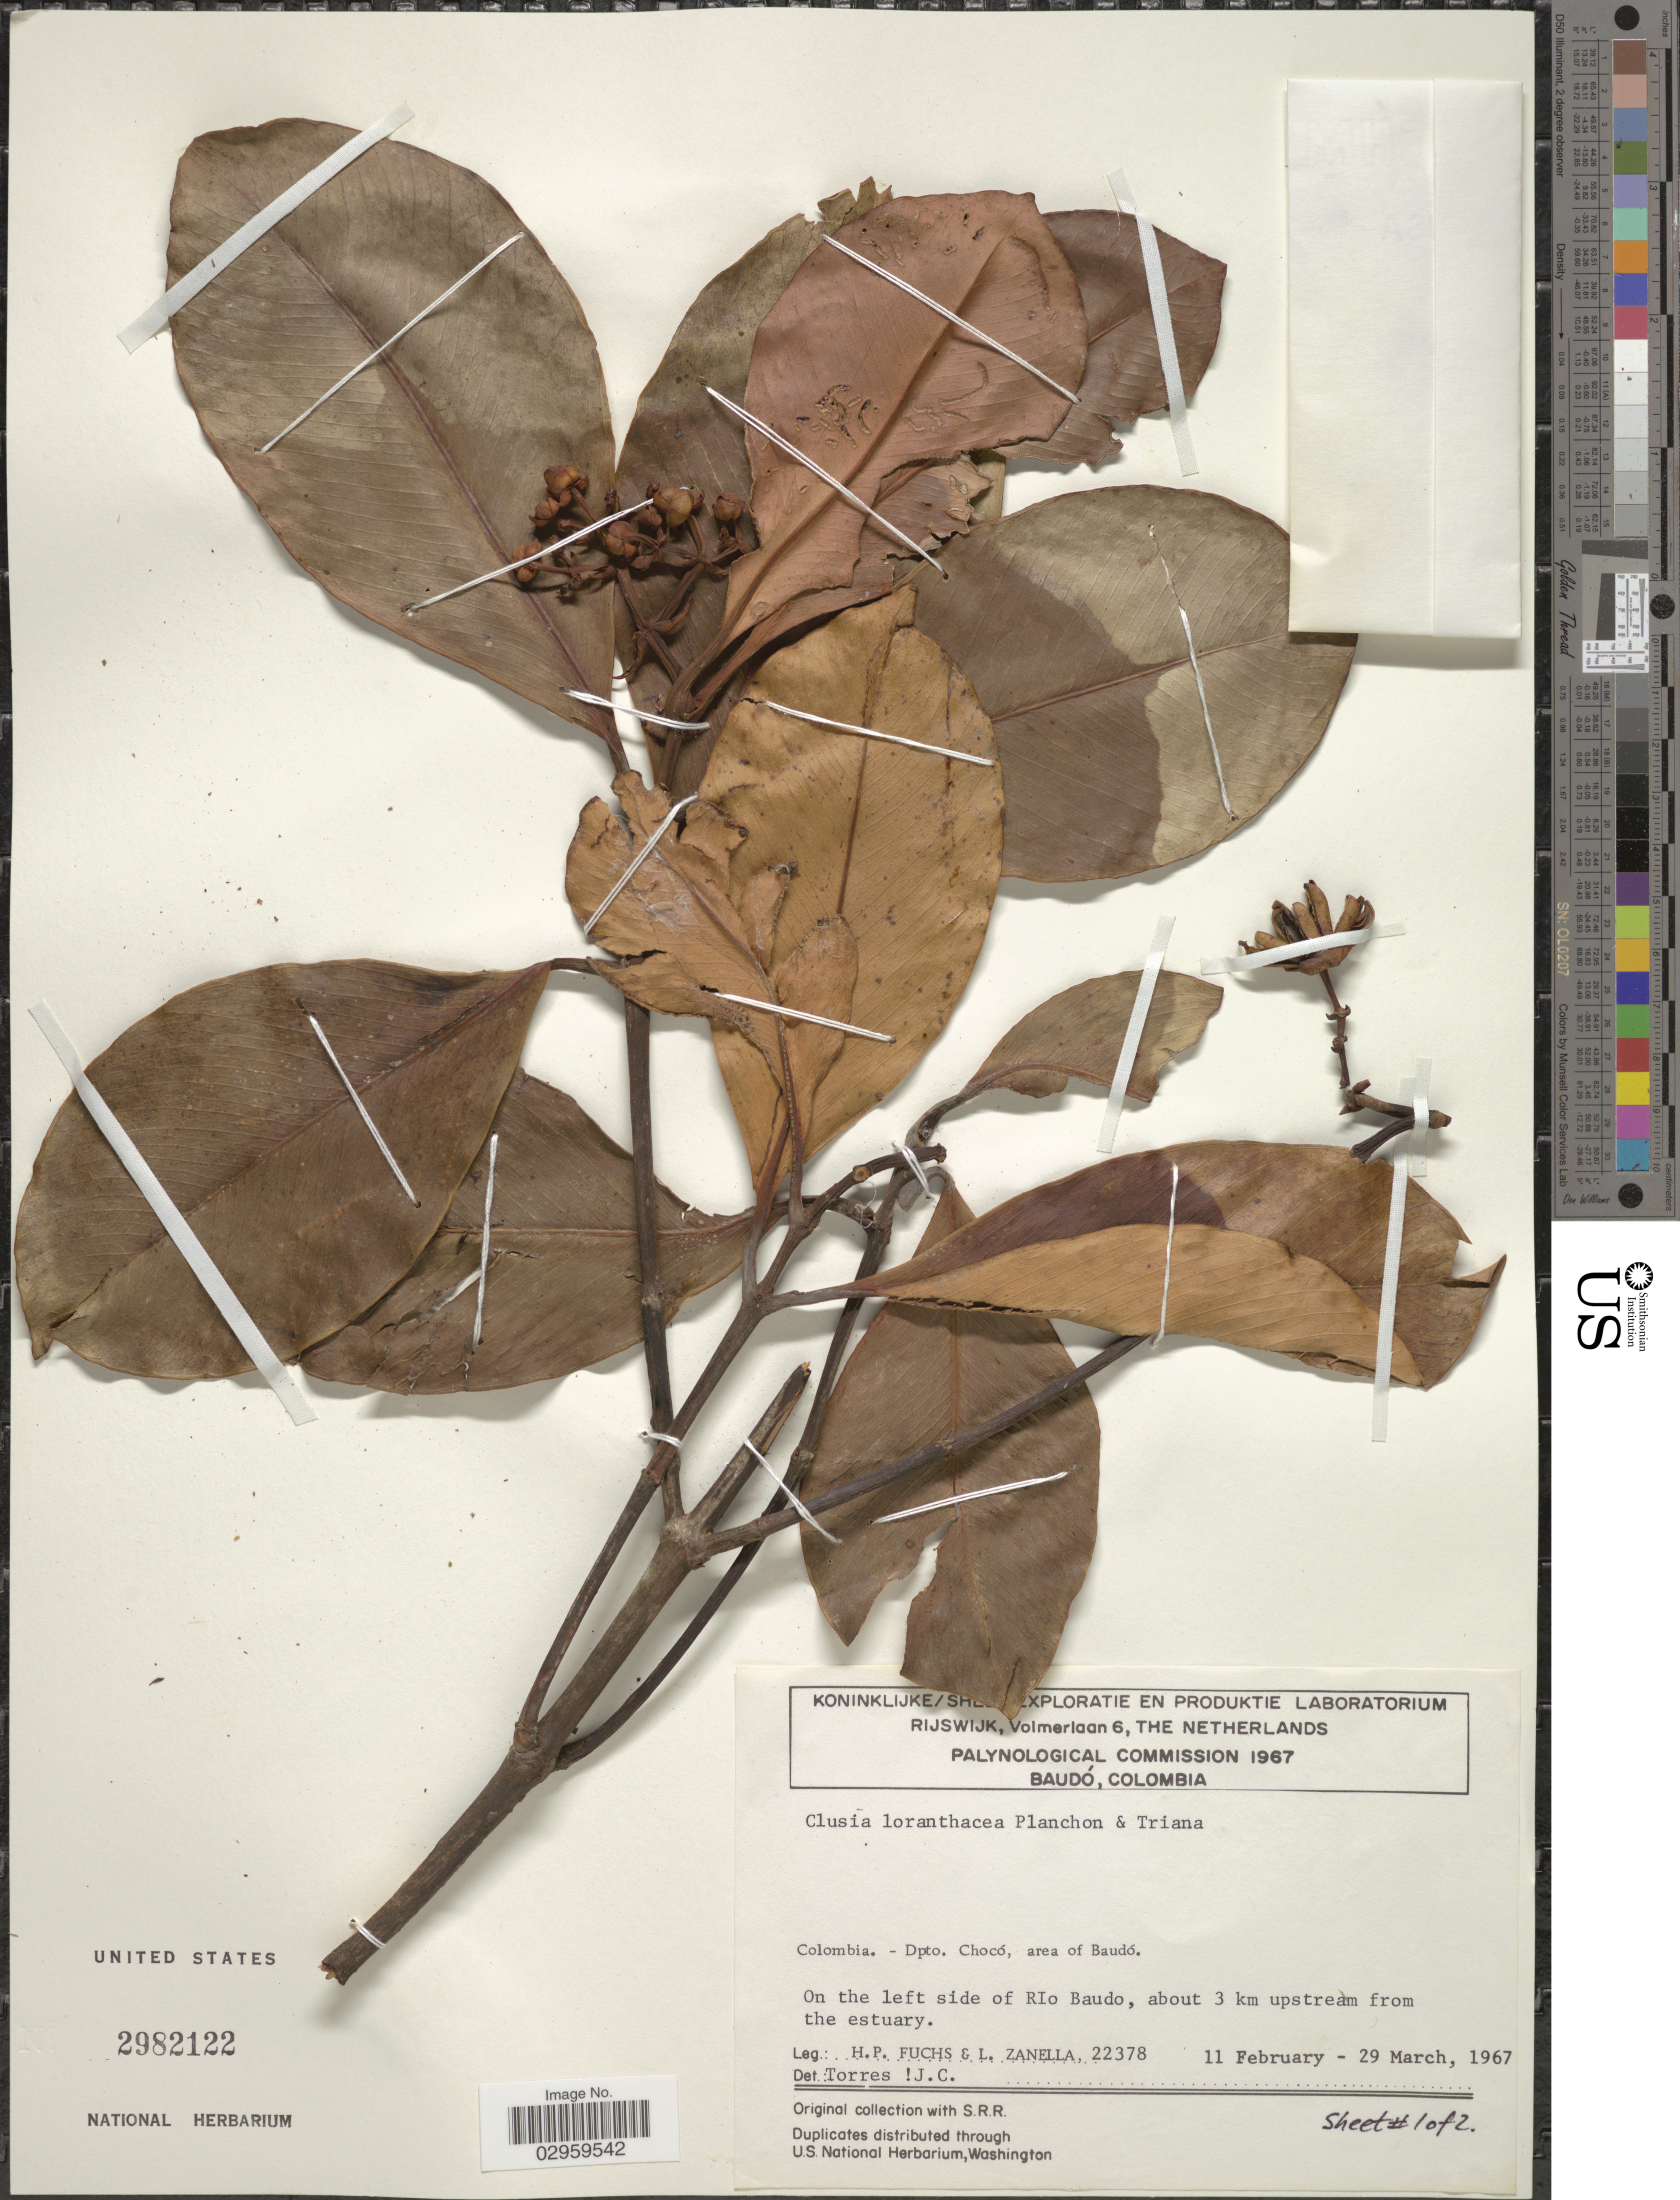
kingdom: Plantae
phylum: Tracheophyta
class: Magnoliopsida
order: Malpighiales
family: Clusiaceae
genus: Clusia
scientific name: Clusia loranthacea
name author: Planch. & Triana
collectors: H. P. Fuchs & L. Zanella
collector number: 22378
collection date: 1967-02-11/1967-03-29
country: Colombia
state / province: Chocó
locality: Dpto. Chocó, area of Baudó. On the left side of Rio Baudo, about 3 km upstream from the estuary.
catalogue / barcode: US 2982122